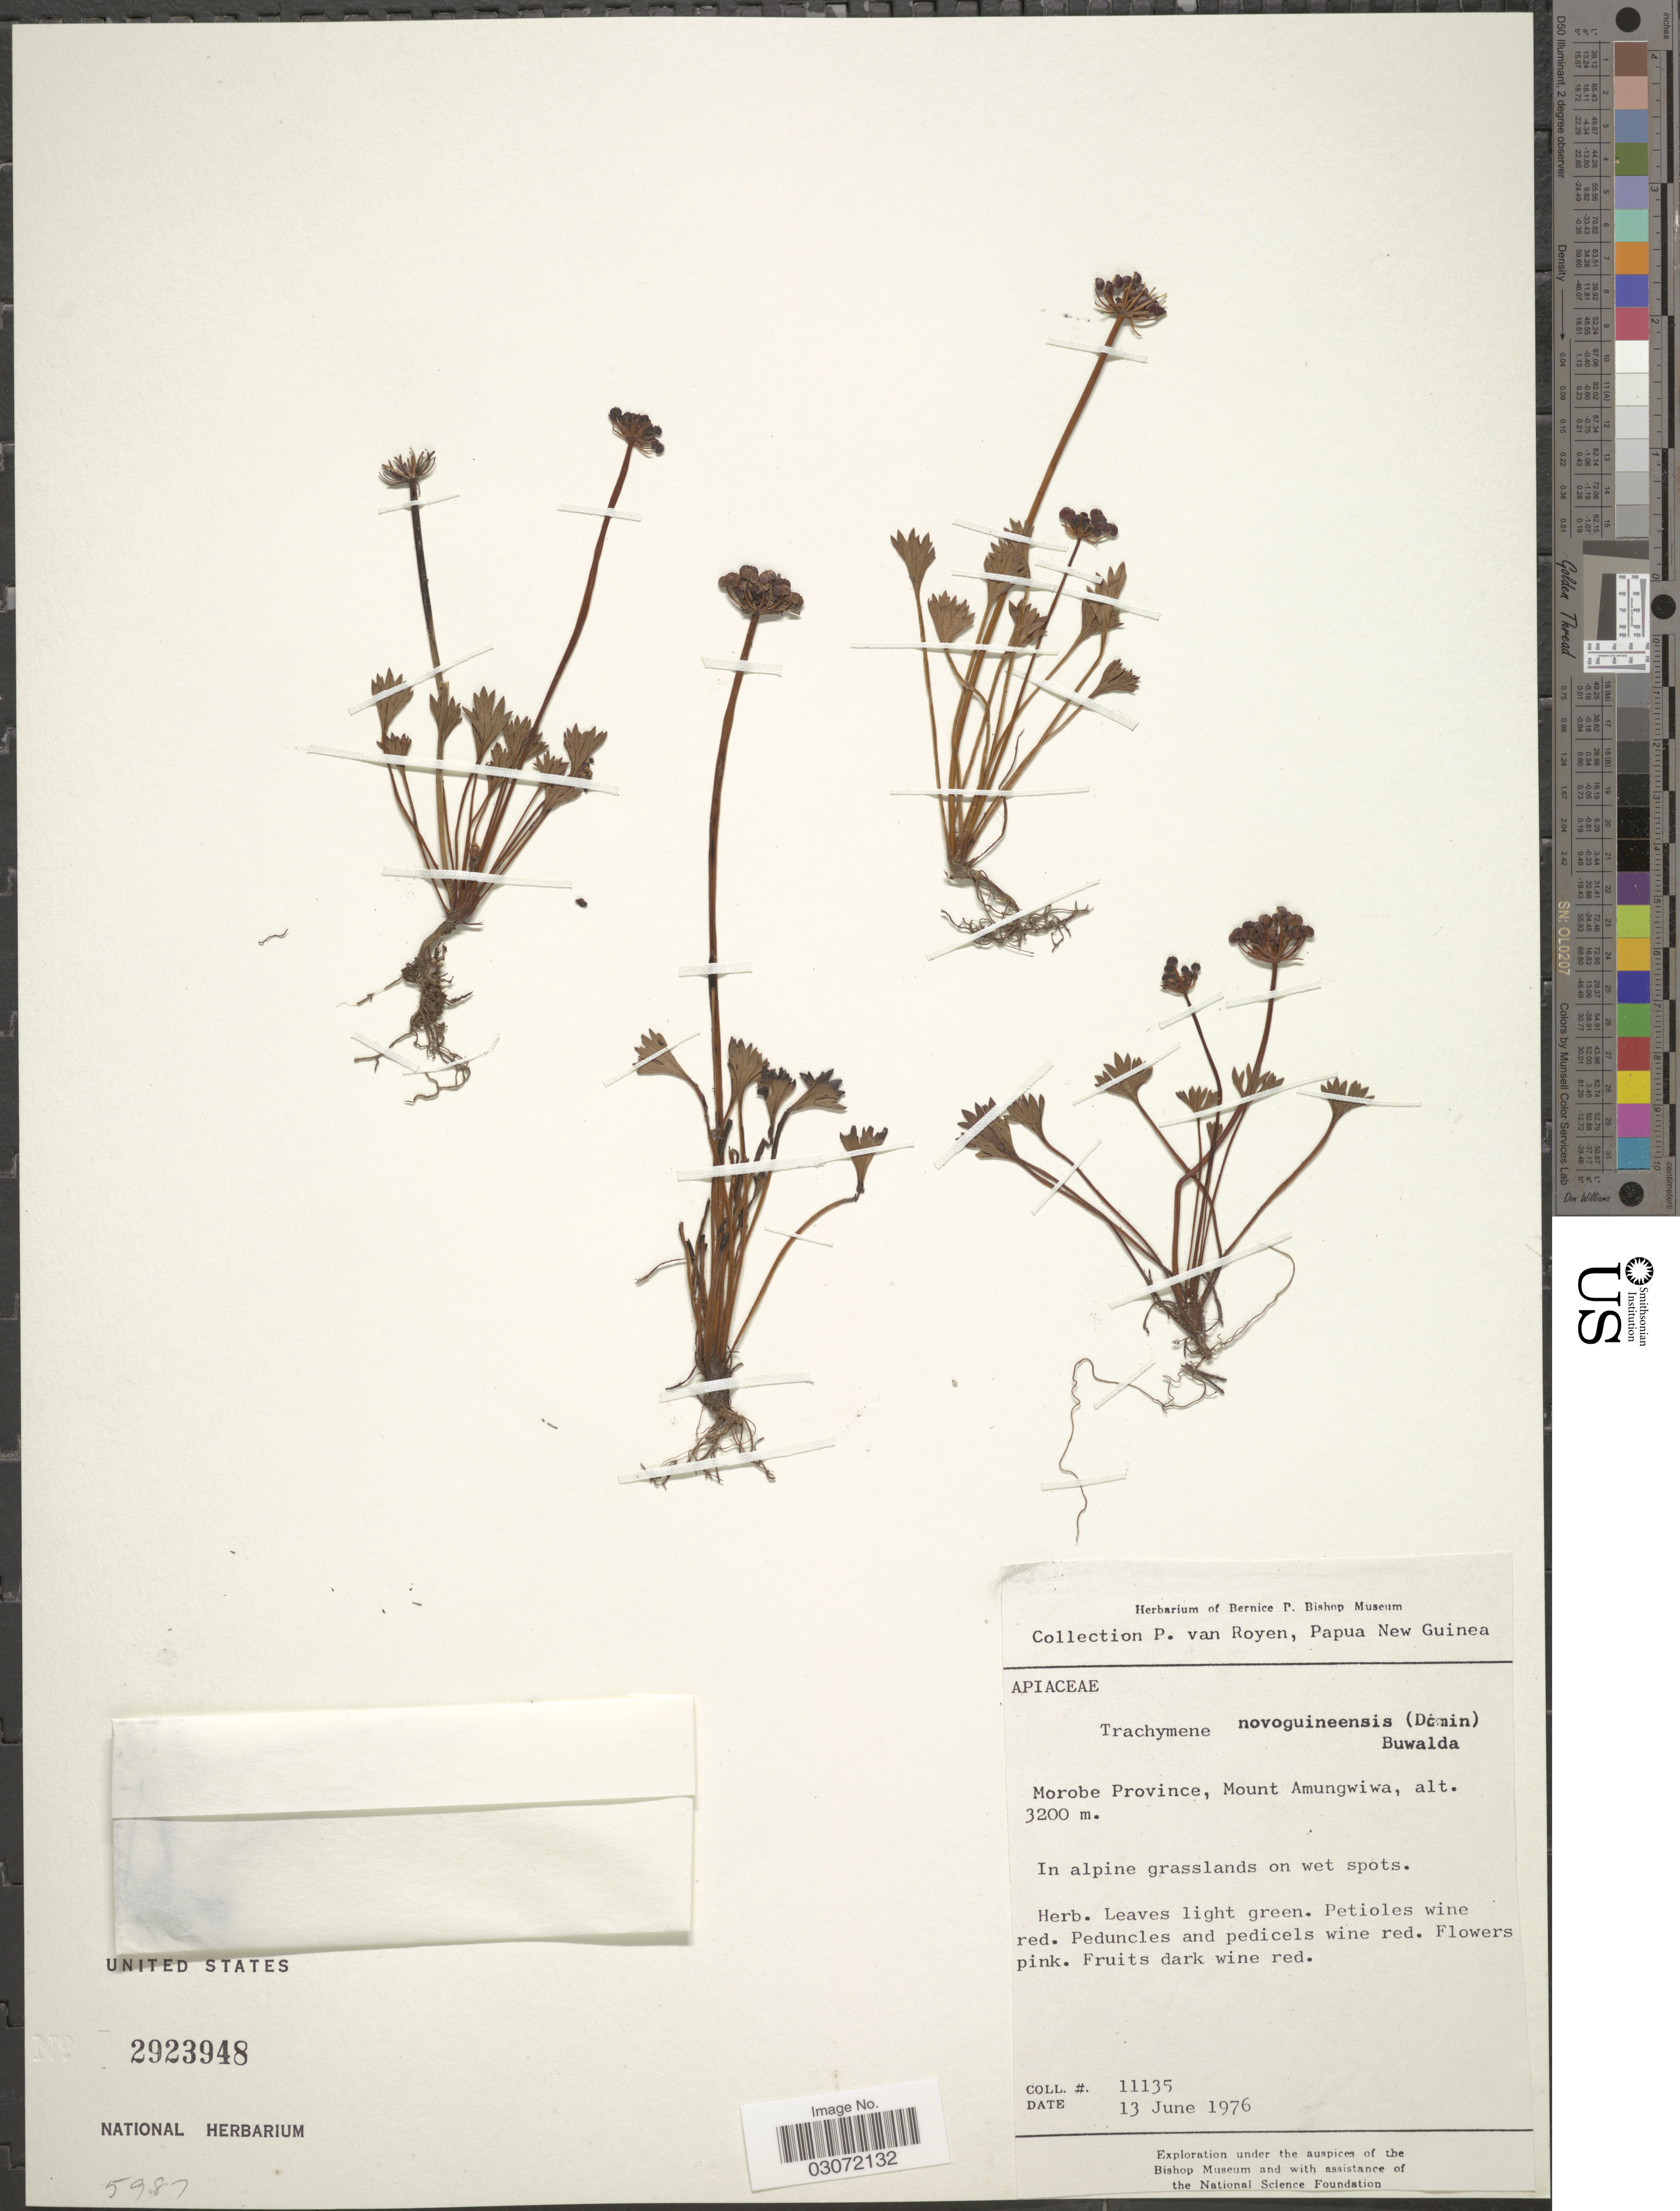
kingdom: Plantae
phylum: Tracheophyta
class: Magnoliopsida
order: Apiales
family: Araliaceae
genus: Trachymene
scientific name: Trachymene novoguineensis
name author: (Domin) Buwalda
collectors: P. van Royen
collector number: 11135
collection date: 1976-06-13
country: Papua New Guinea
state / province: Morobe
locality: Morobe Province, Mount Amungwiwa.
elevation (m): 3200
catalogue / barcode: US 2923948